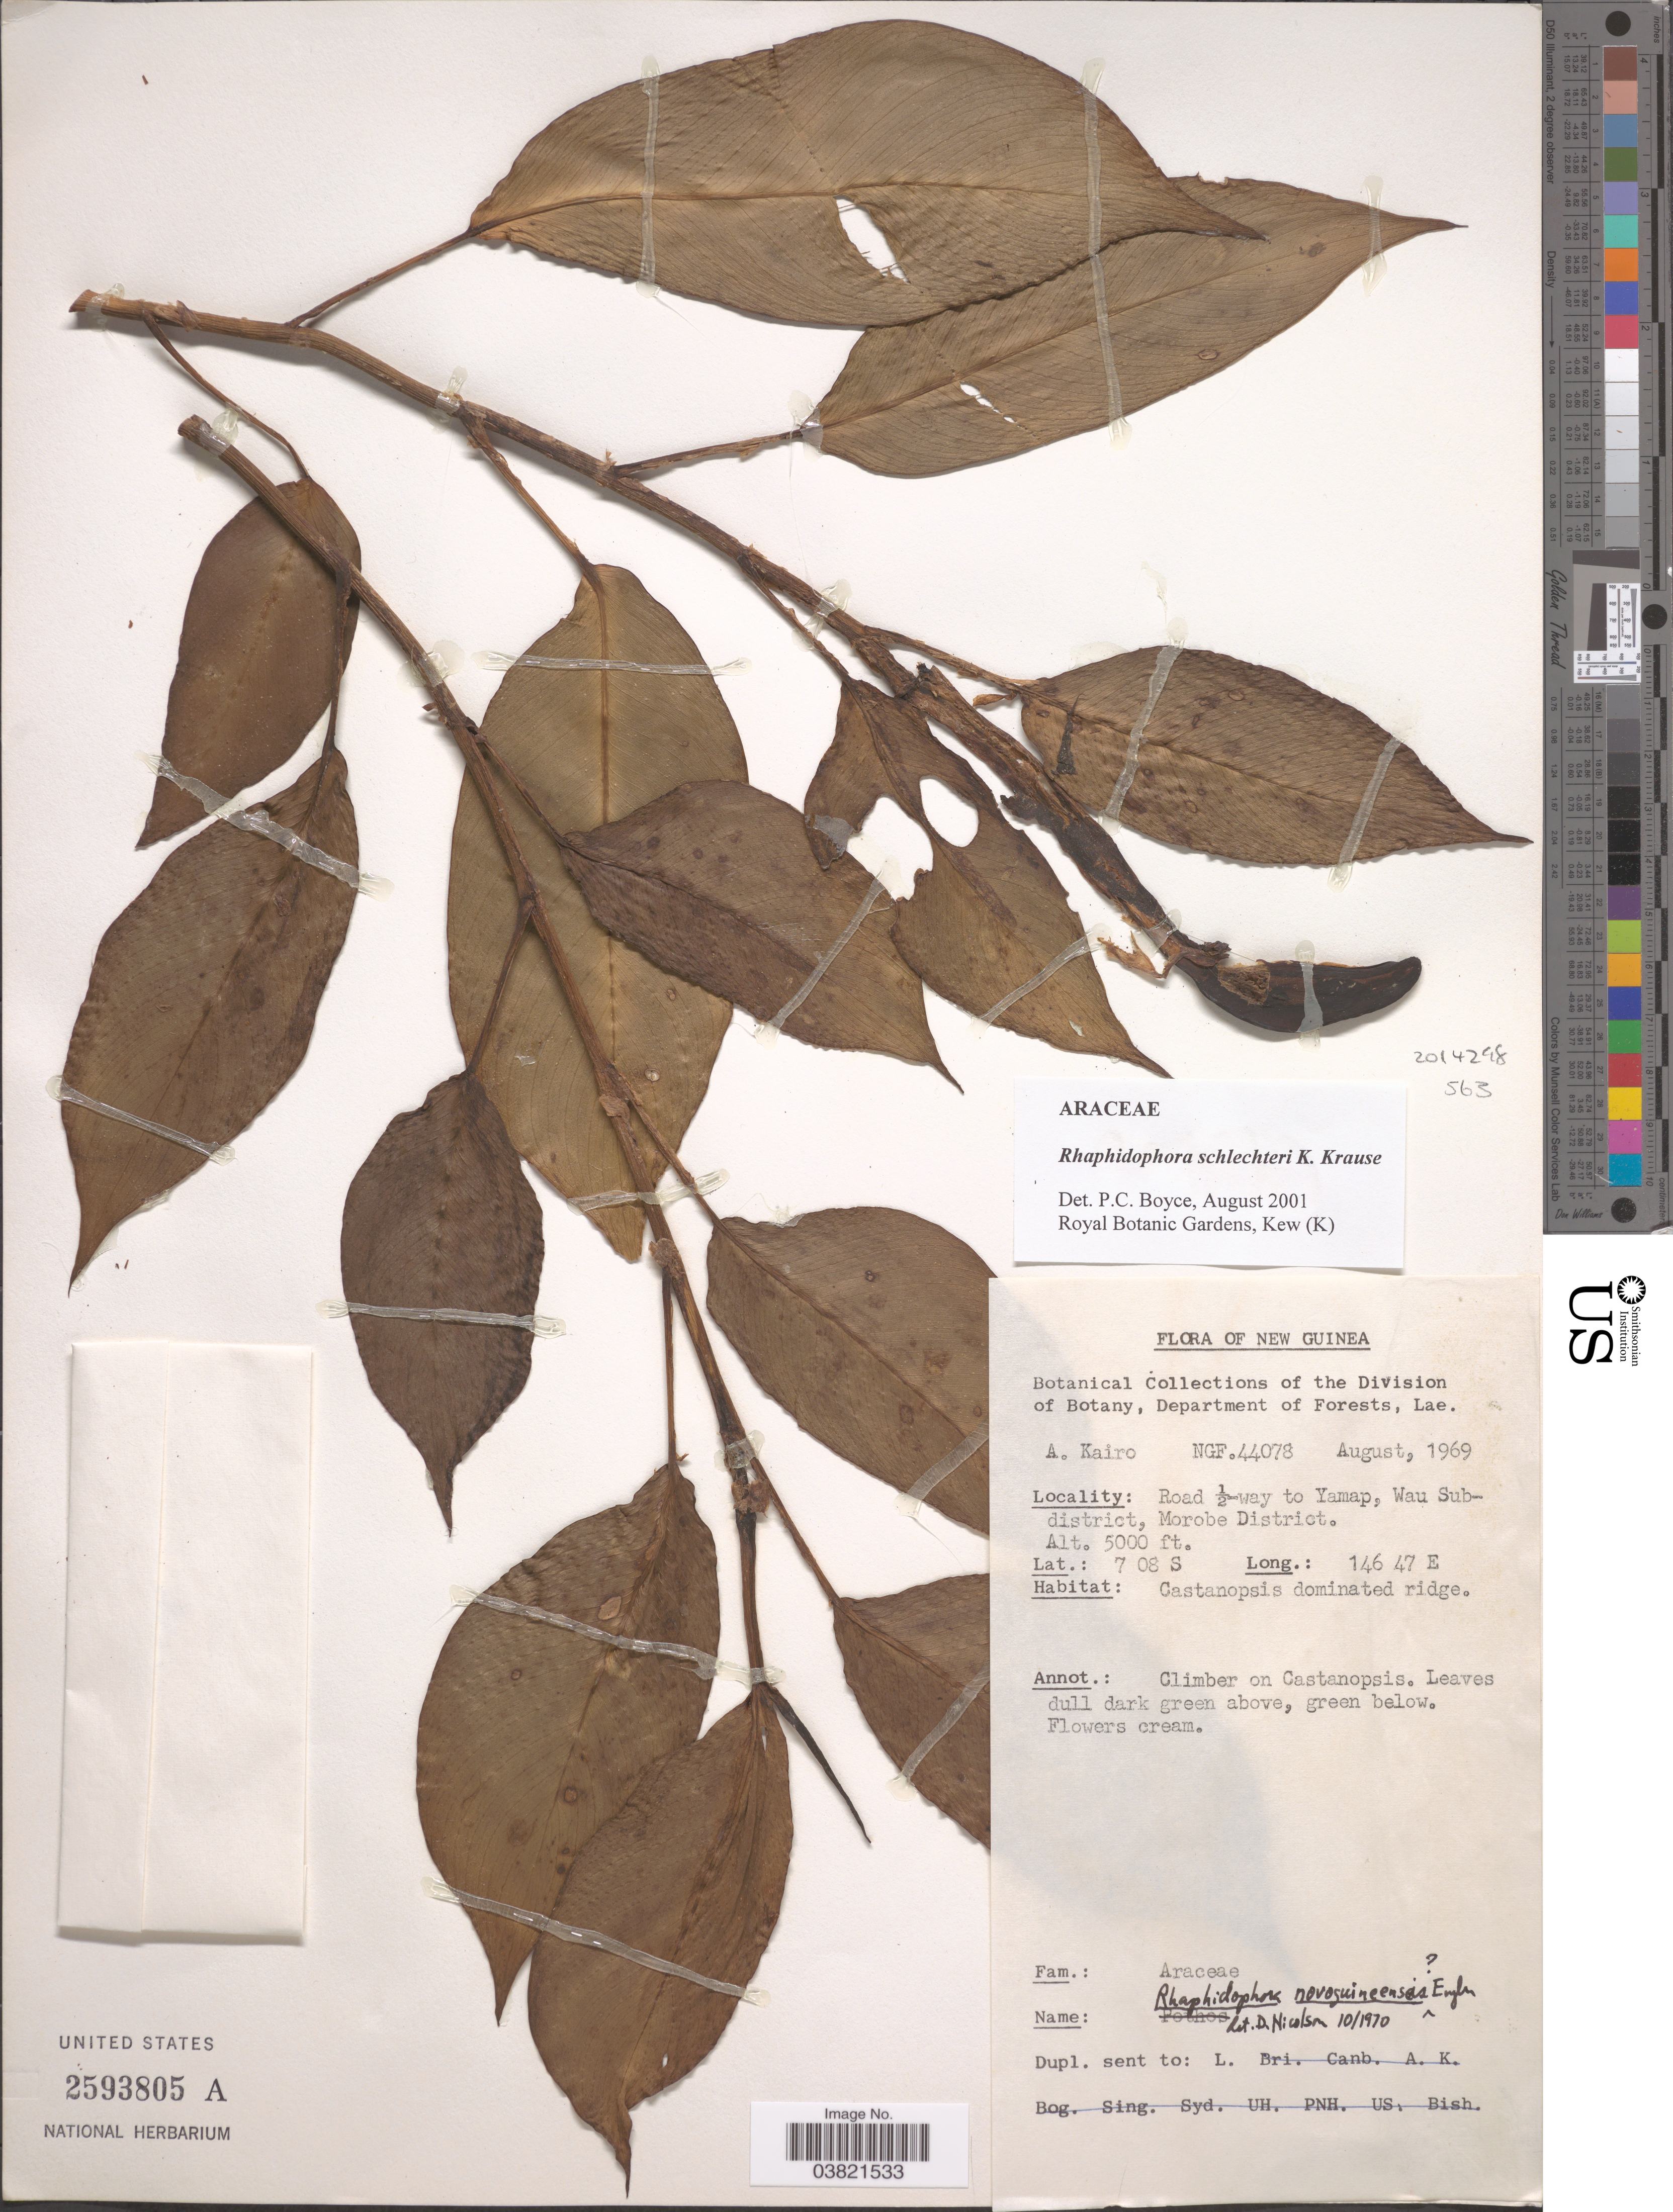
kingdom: Plantae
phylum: Tracheophyta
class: Liliopsida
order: Alismatales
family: Araceae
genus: Rhaphidophora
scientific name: Rhaphidophora schlechteri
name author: K. Krause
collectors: A. Kairo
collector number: NGF 44078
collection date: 1969-08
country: Papua New Guinea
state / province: Morobe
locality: New Guinea. Road ½-way to Yamp, Wau Sub-district, Morobe District.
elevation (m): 1524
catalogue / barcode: US 2593805A